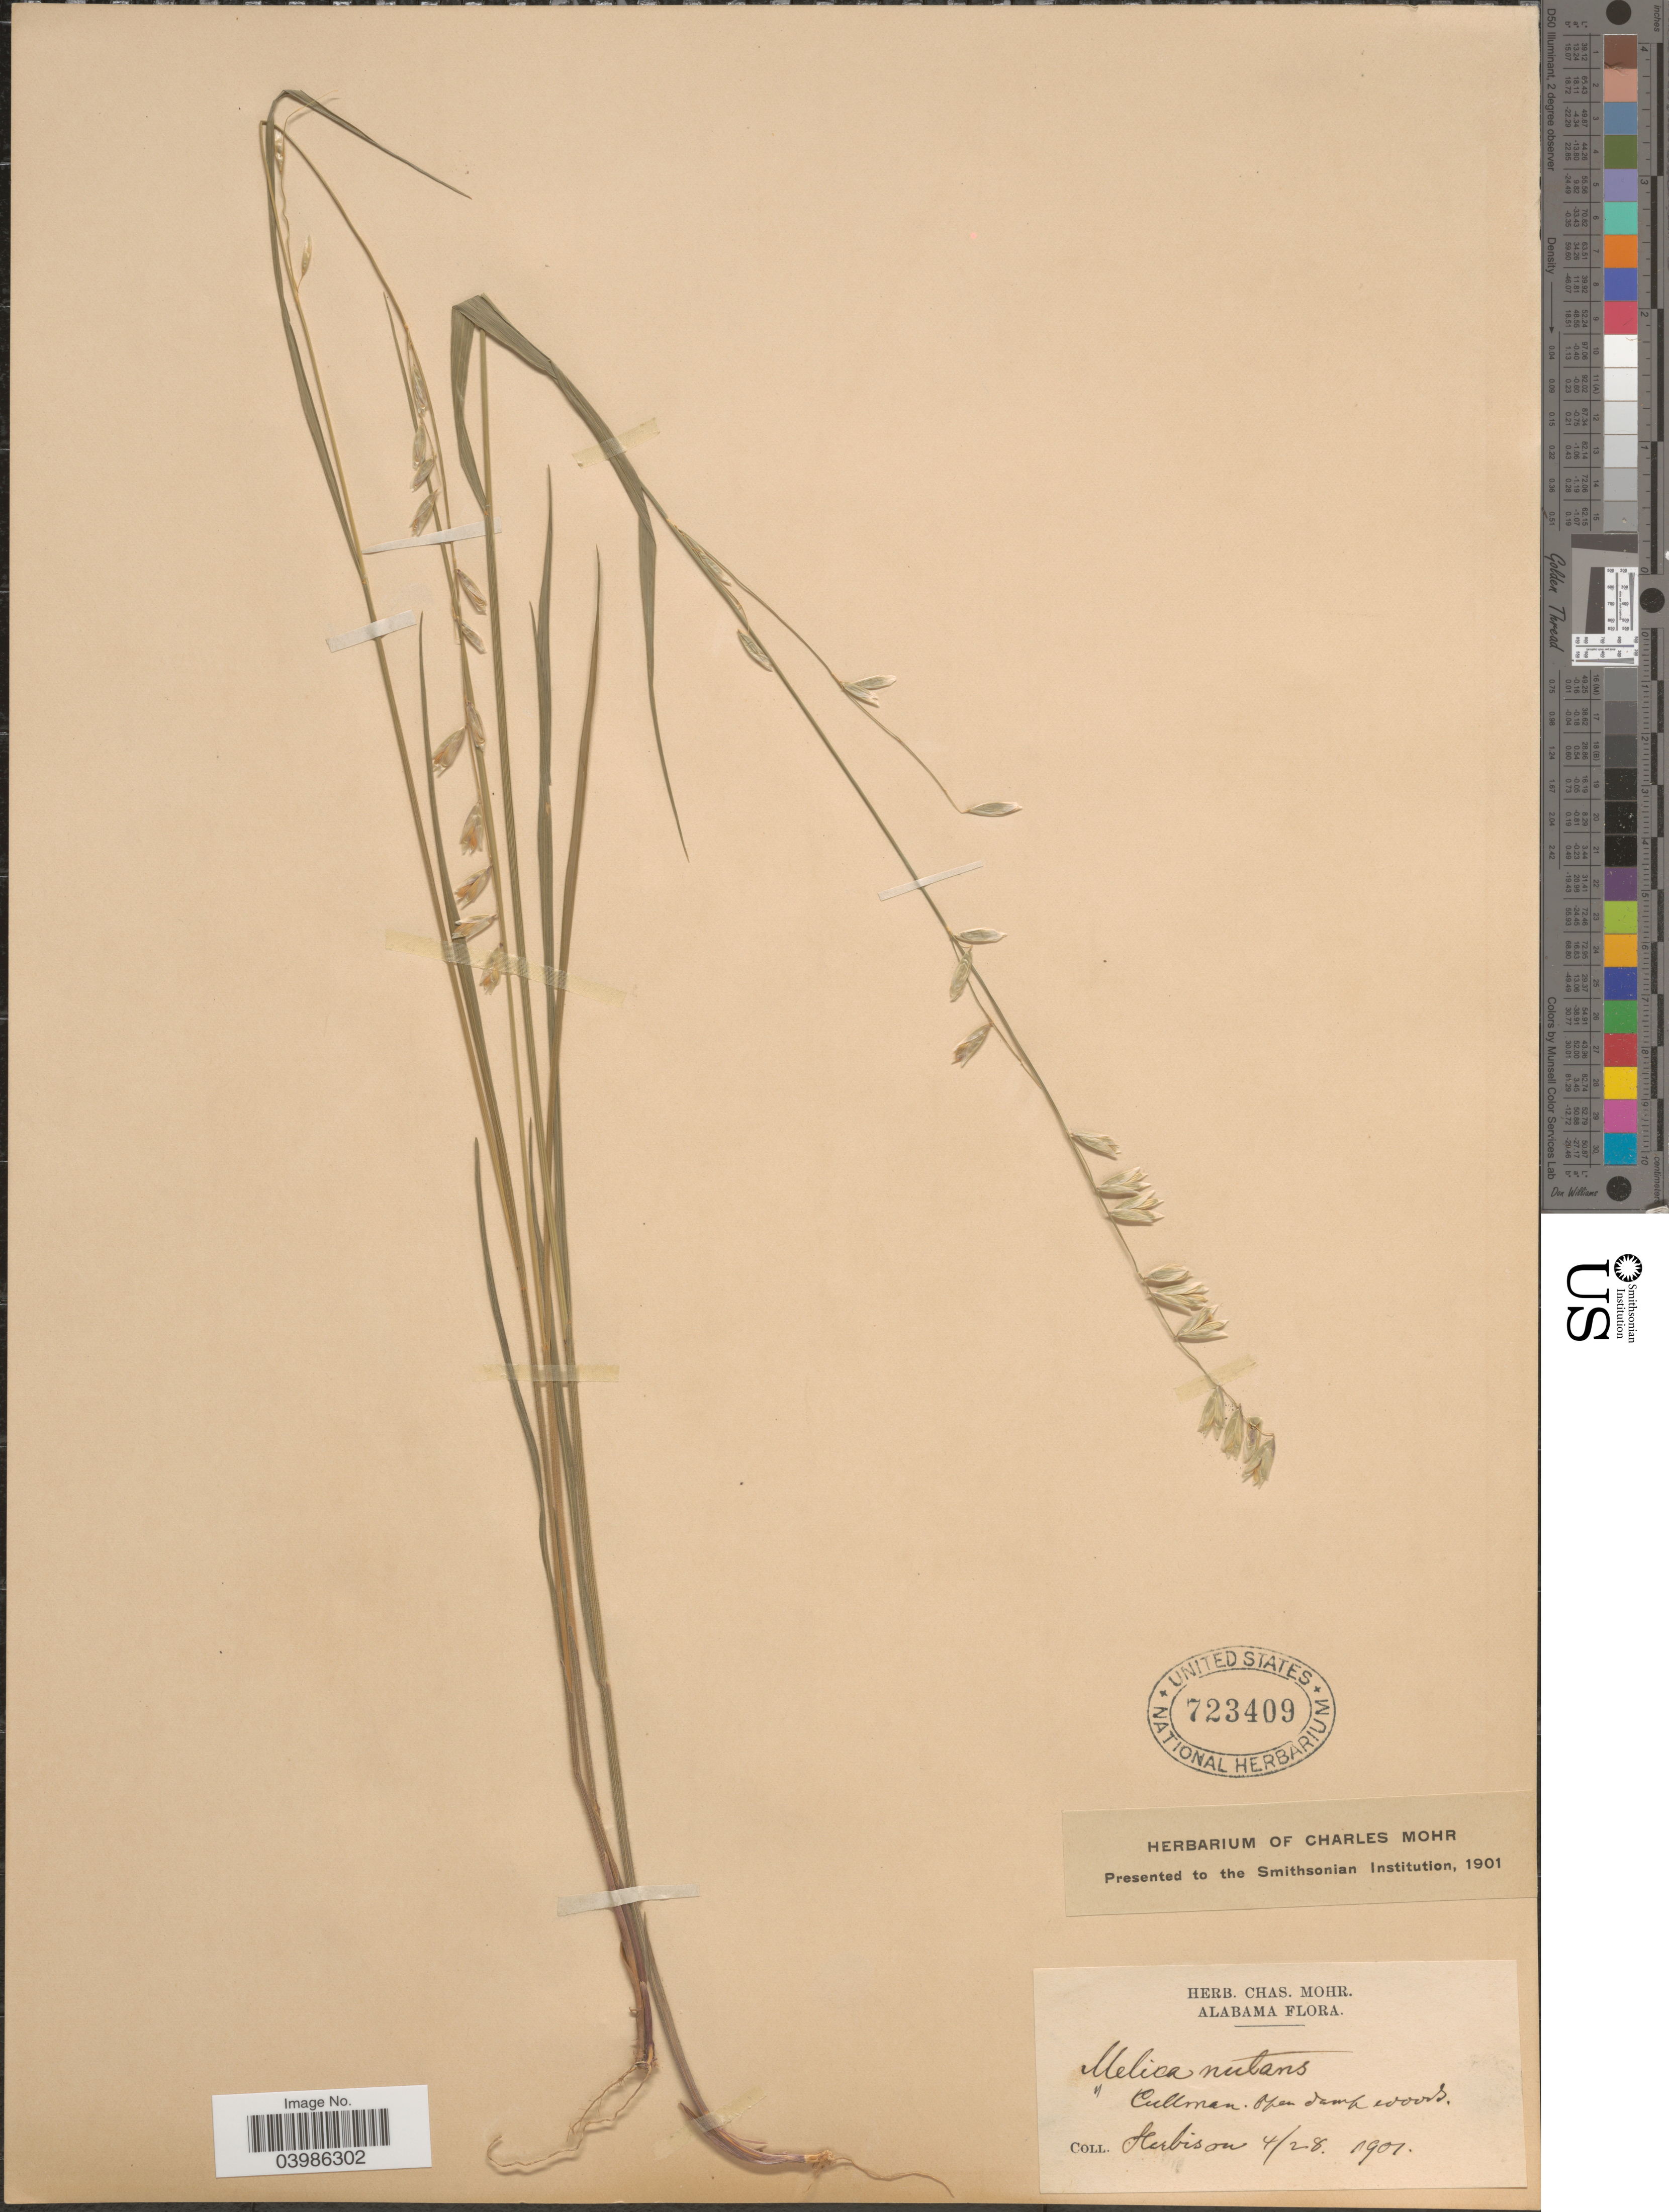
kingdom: Plantae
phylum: Tracheophyta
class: Liliopsida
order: Poales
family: Poaceae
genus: Melica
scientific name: Melica mutica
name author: Walter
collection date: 1901-04-28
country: United States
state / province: Alabama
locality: Cullman.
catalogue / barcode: US 723409